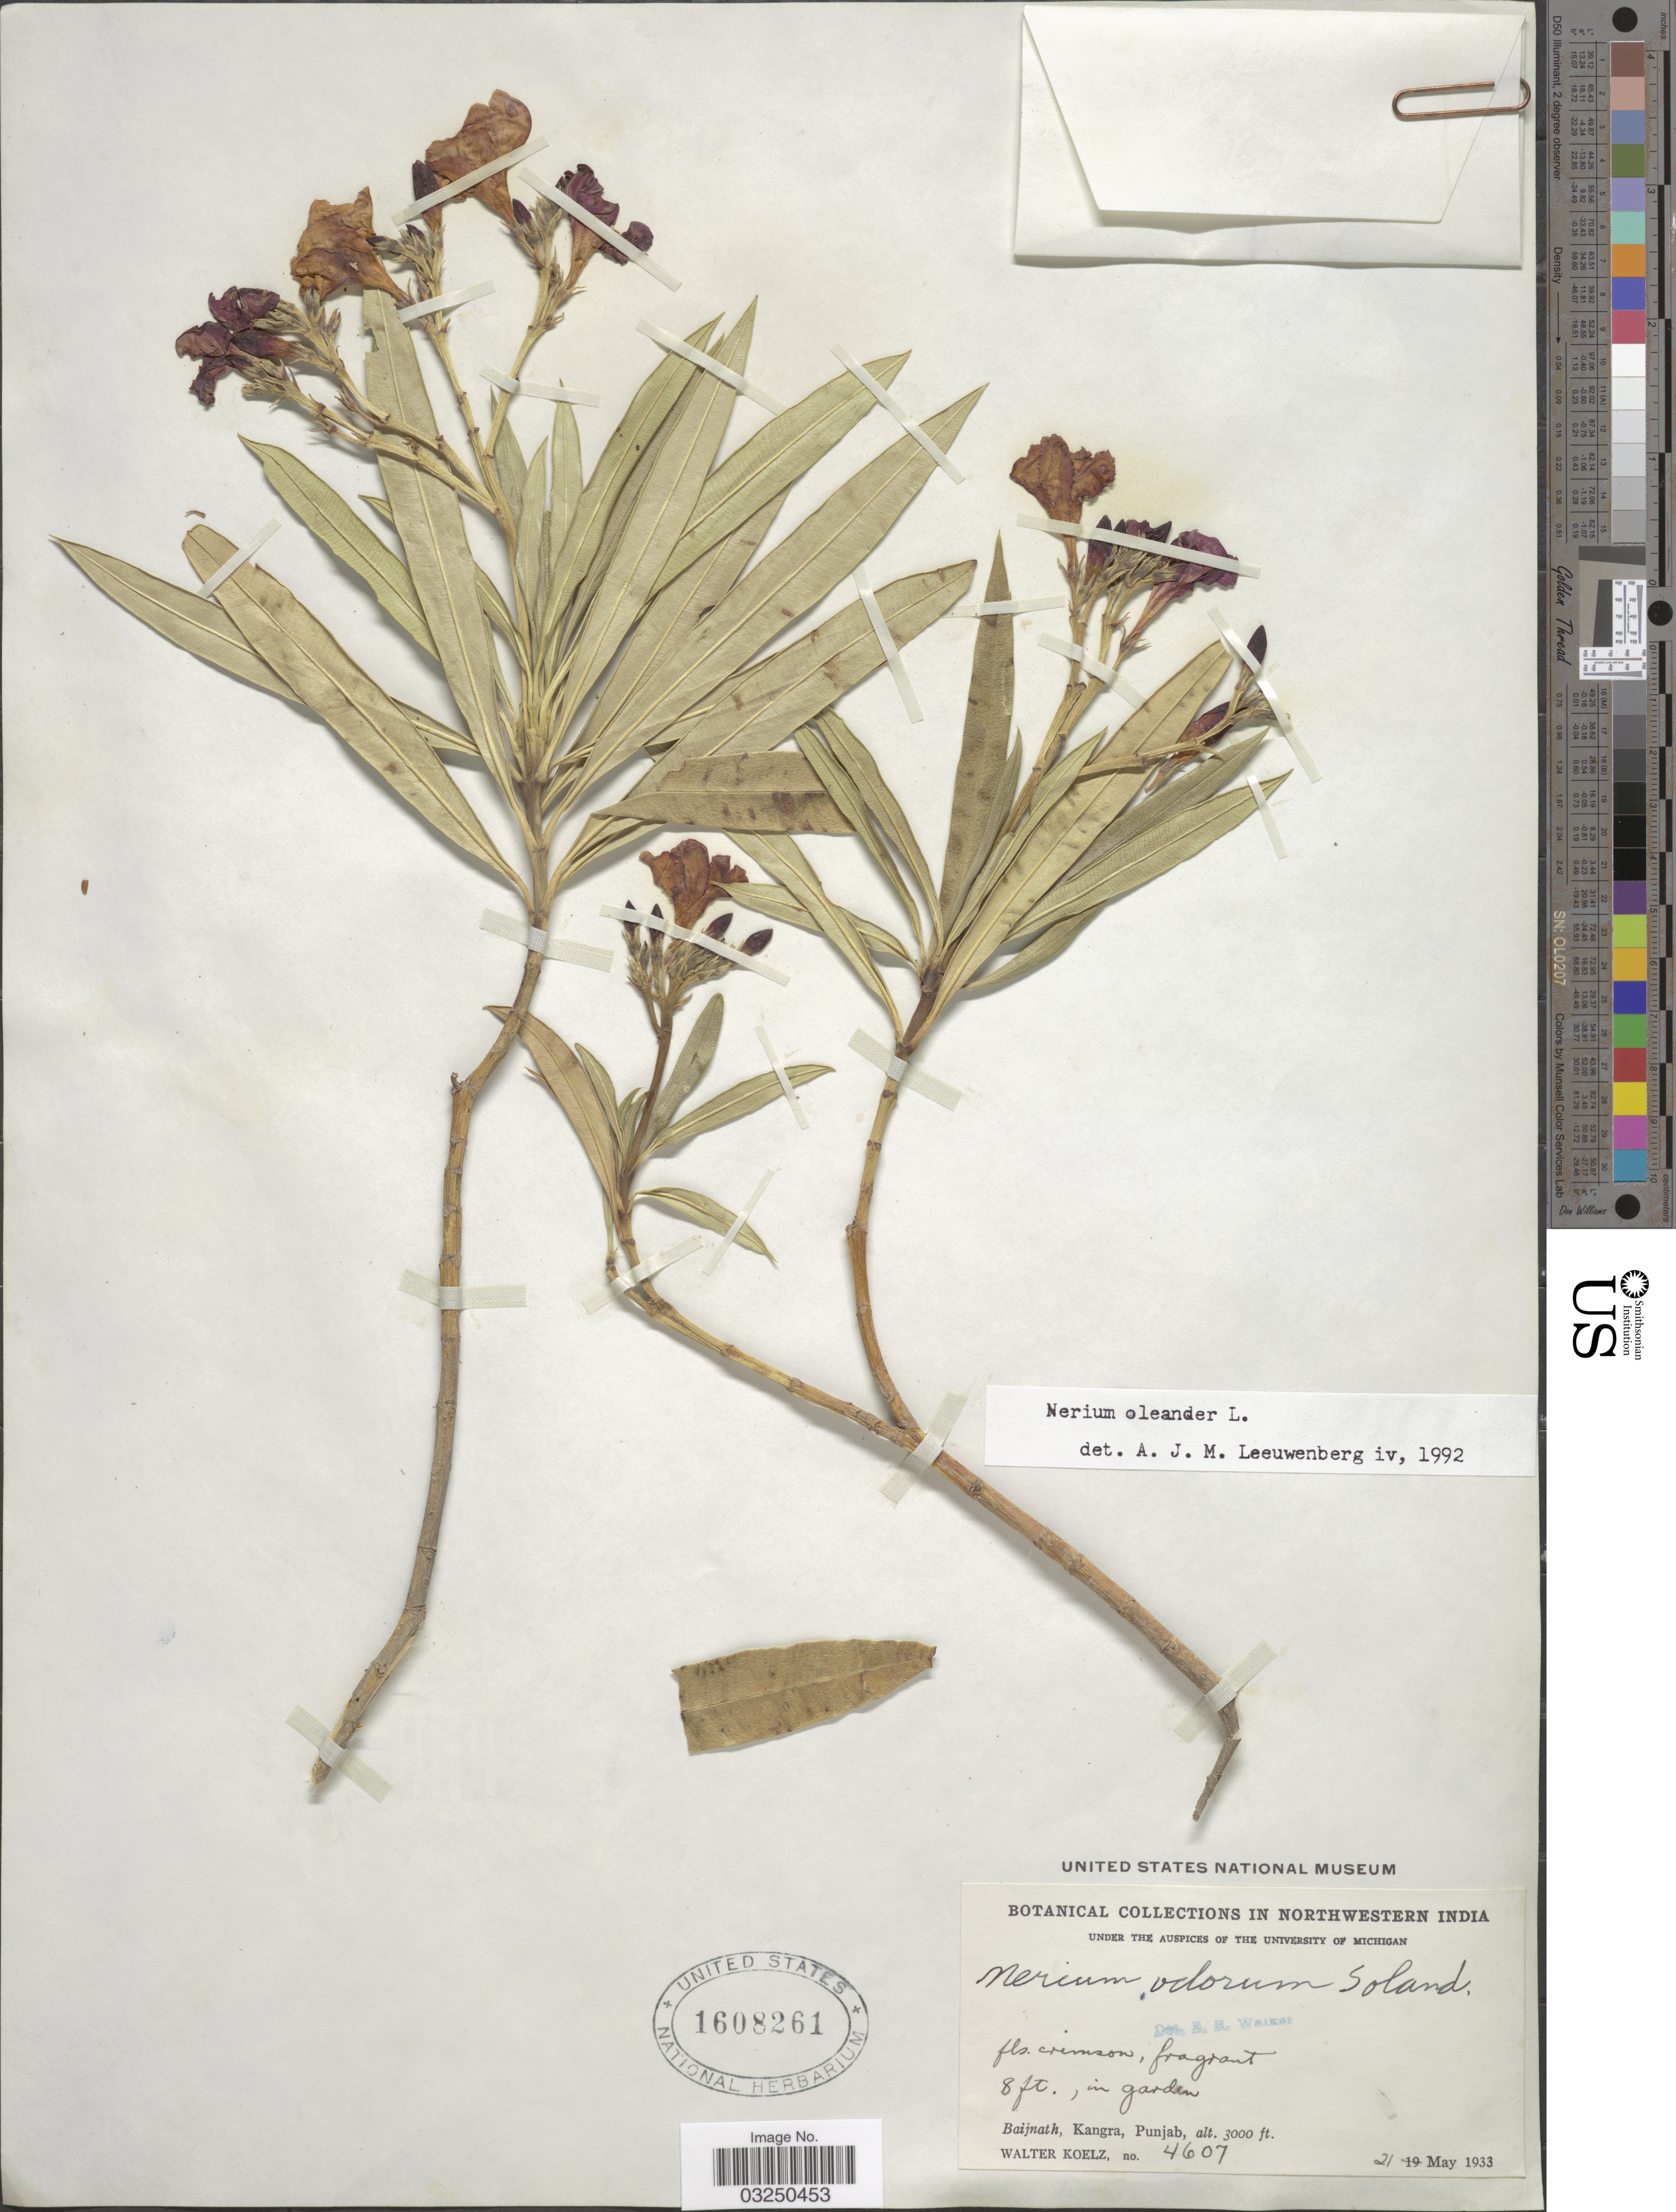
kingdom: Plantae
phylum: Tracheophyta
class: Magnoliopsida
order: Gentianales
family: Apocynaceae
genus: Nerium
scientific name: Nerium oleander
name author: L.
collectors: W. N. Koelz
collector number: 4607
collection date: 1933-05-21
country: India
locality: Northwestern India. Baijnath, Kangra.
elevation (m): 914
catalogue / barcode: US 1608261